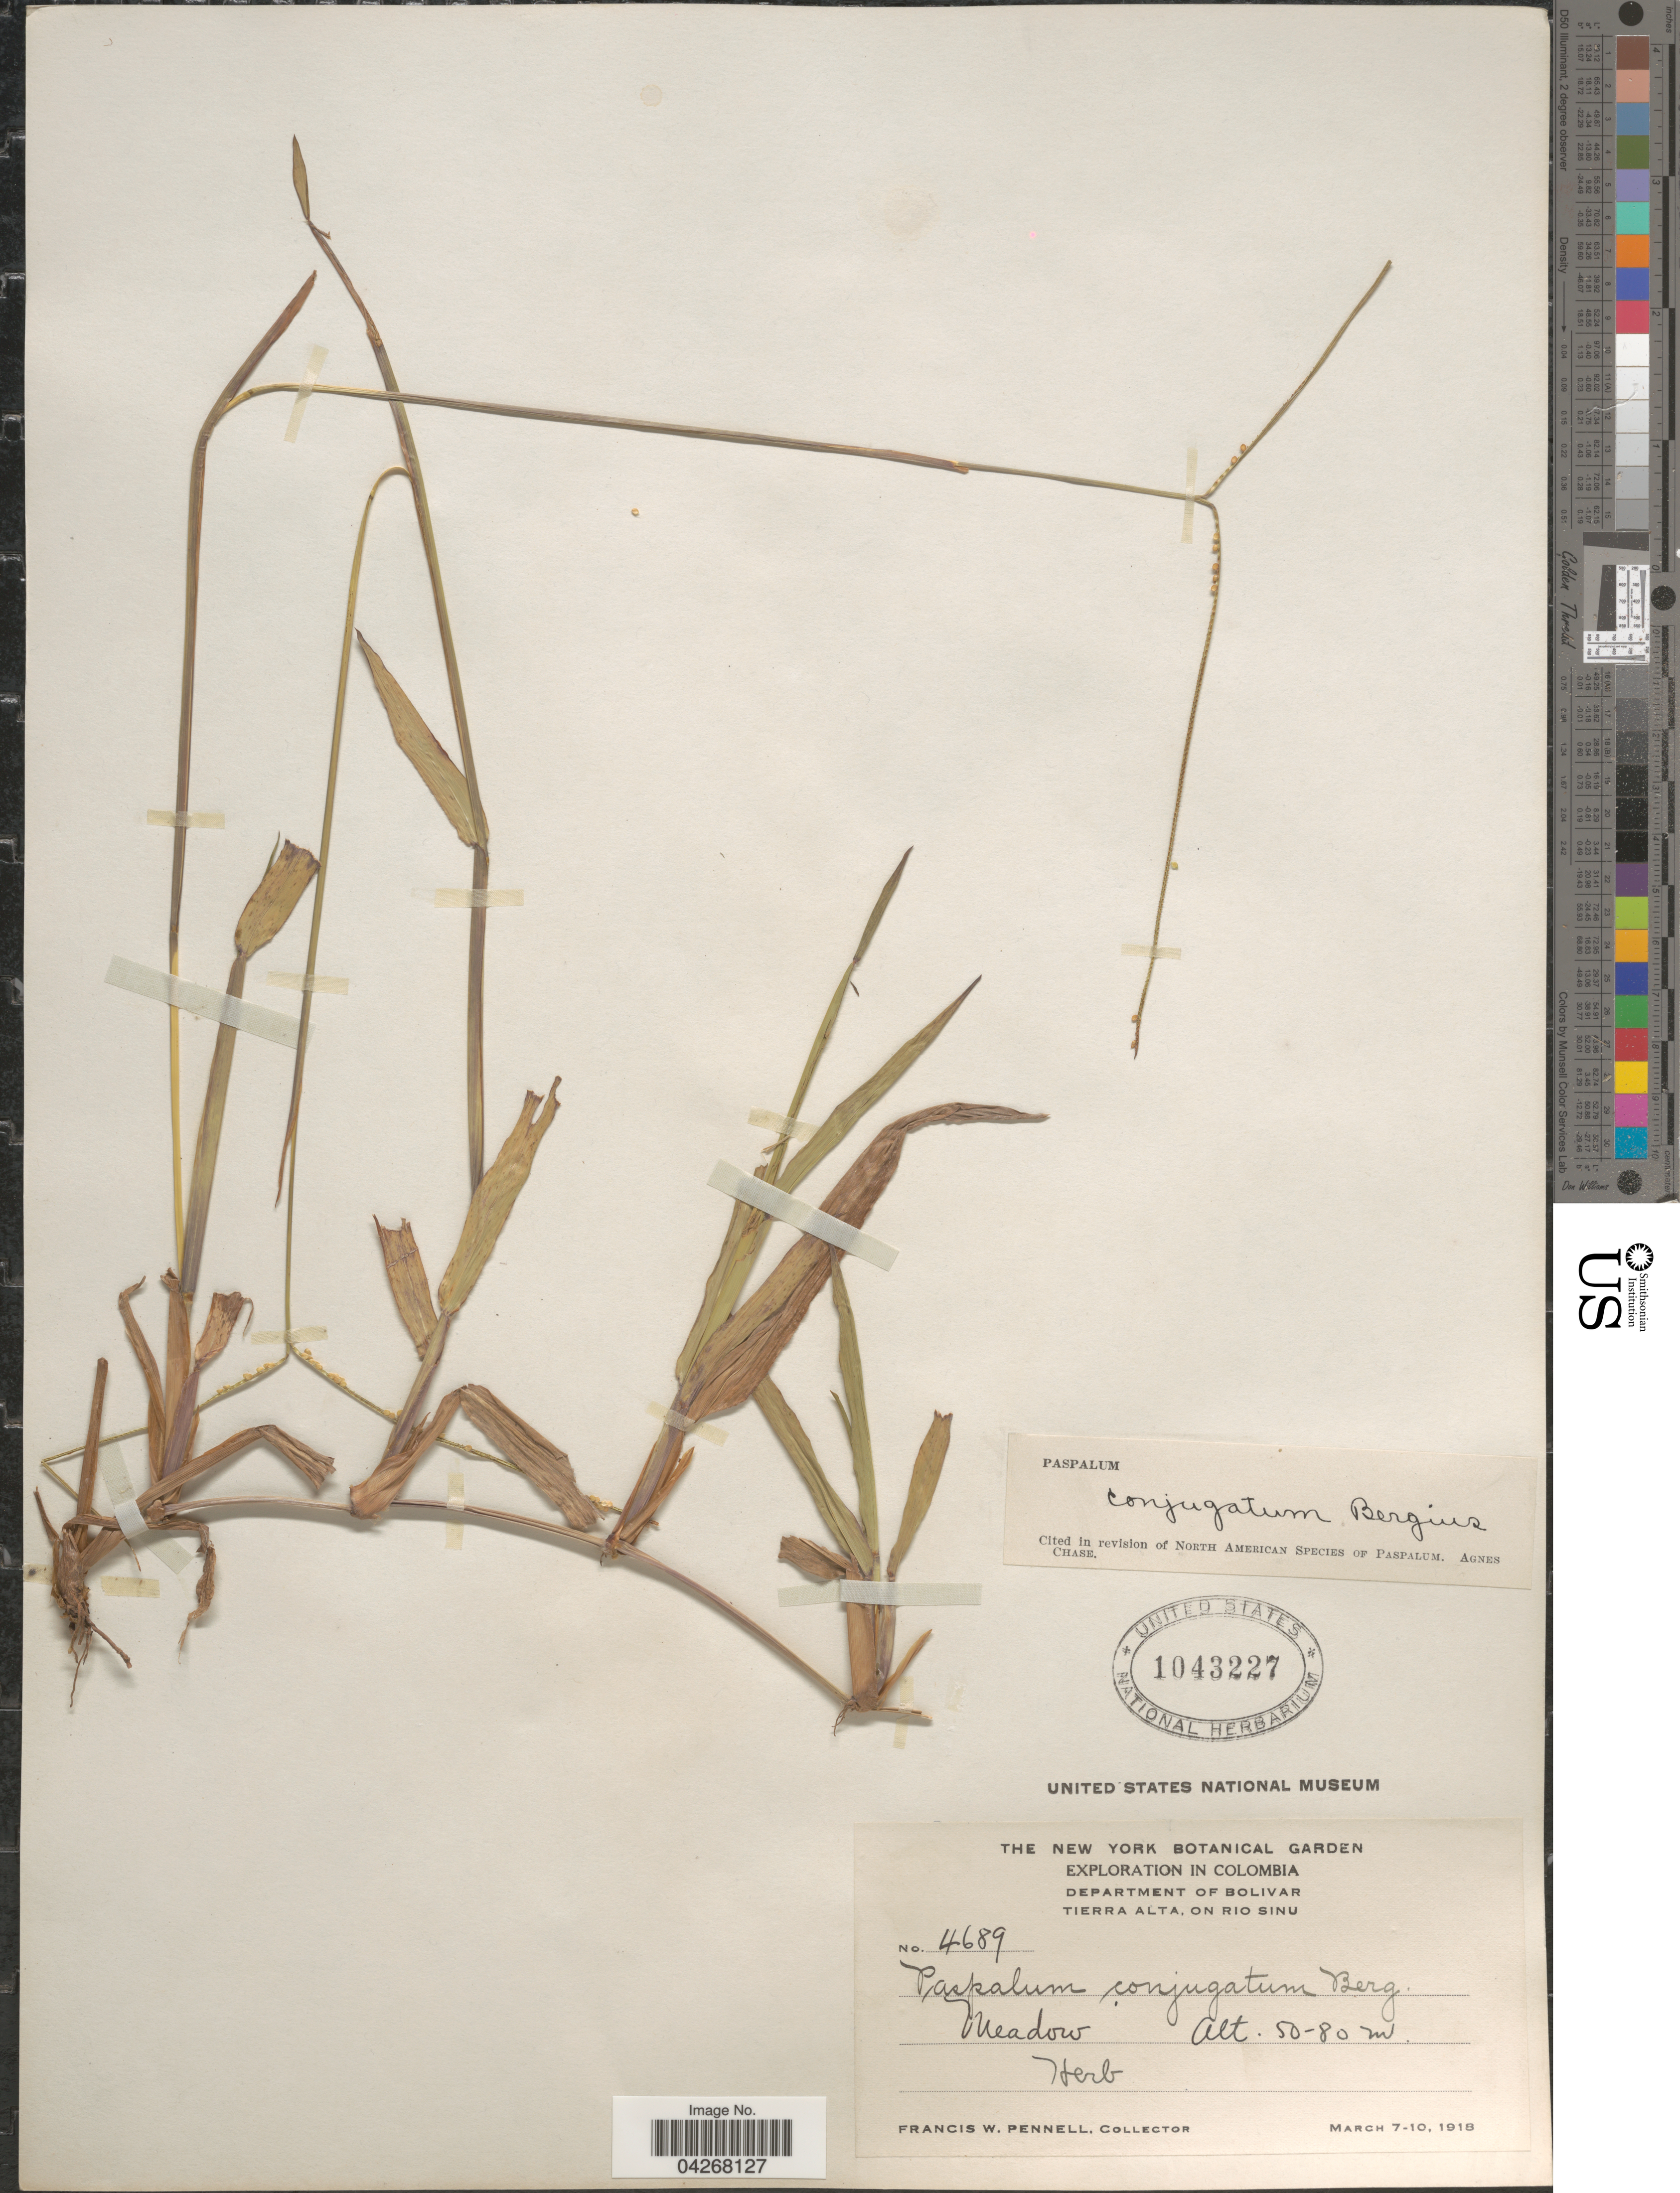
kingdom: Plantae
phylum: Tracheophyta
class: Liliopsida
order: Poales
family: Poaceae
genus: Paspalum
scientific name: Paspalum conjugatum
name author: P.J. Bergius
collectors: F. W. Pennell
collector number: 4689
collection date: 1918-03-07/1918-03-10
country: Colombia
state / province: Bolívar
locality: Exploration in Colombia. Department of Bolivar. Tierra Alta, on Rio Sinu.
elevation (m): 50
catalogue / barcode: US 1043227